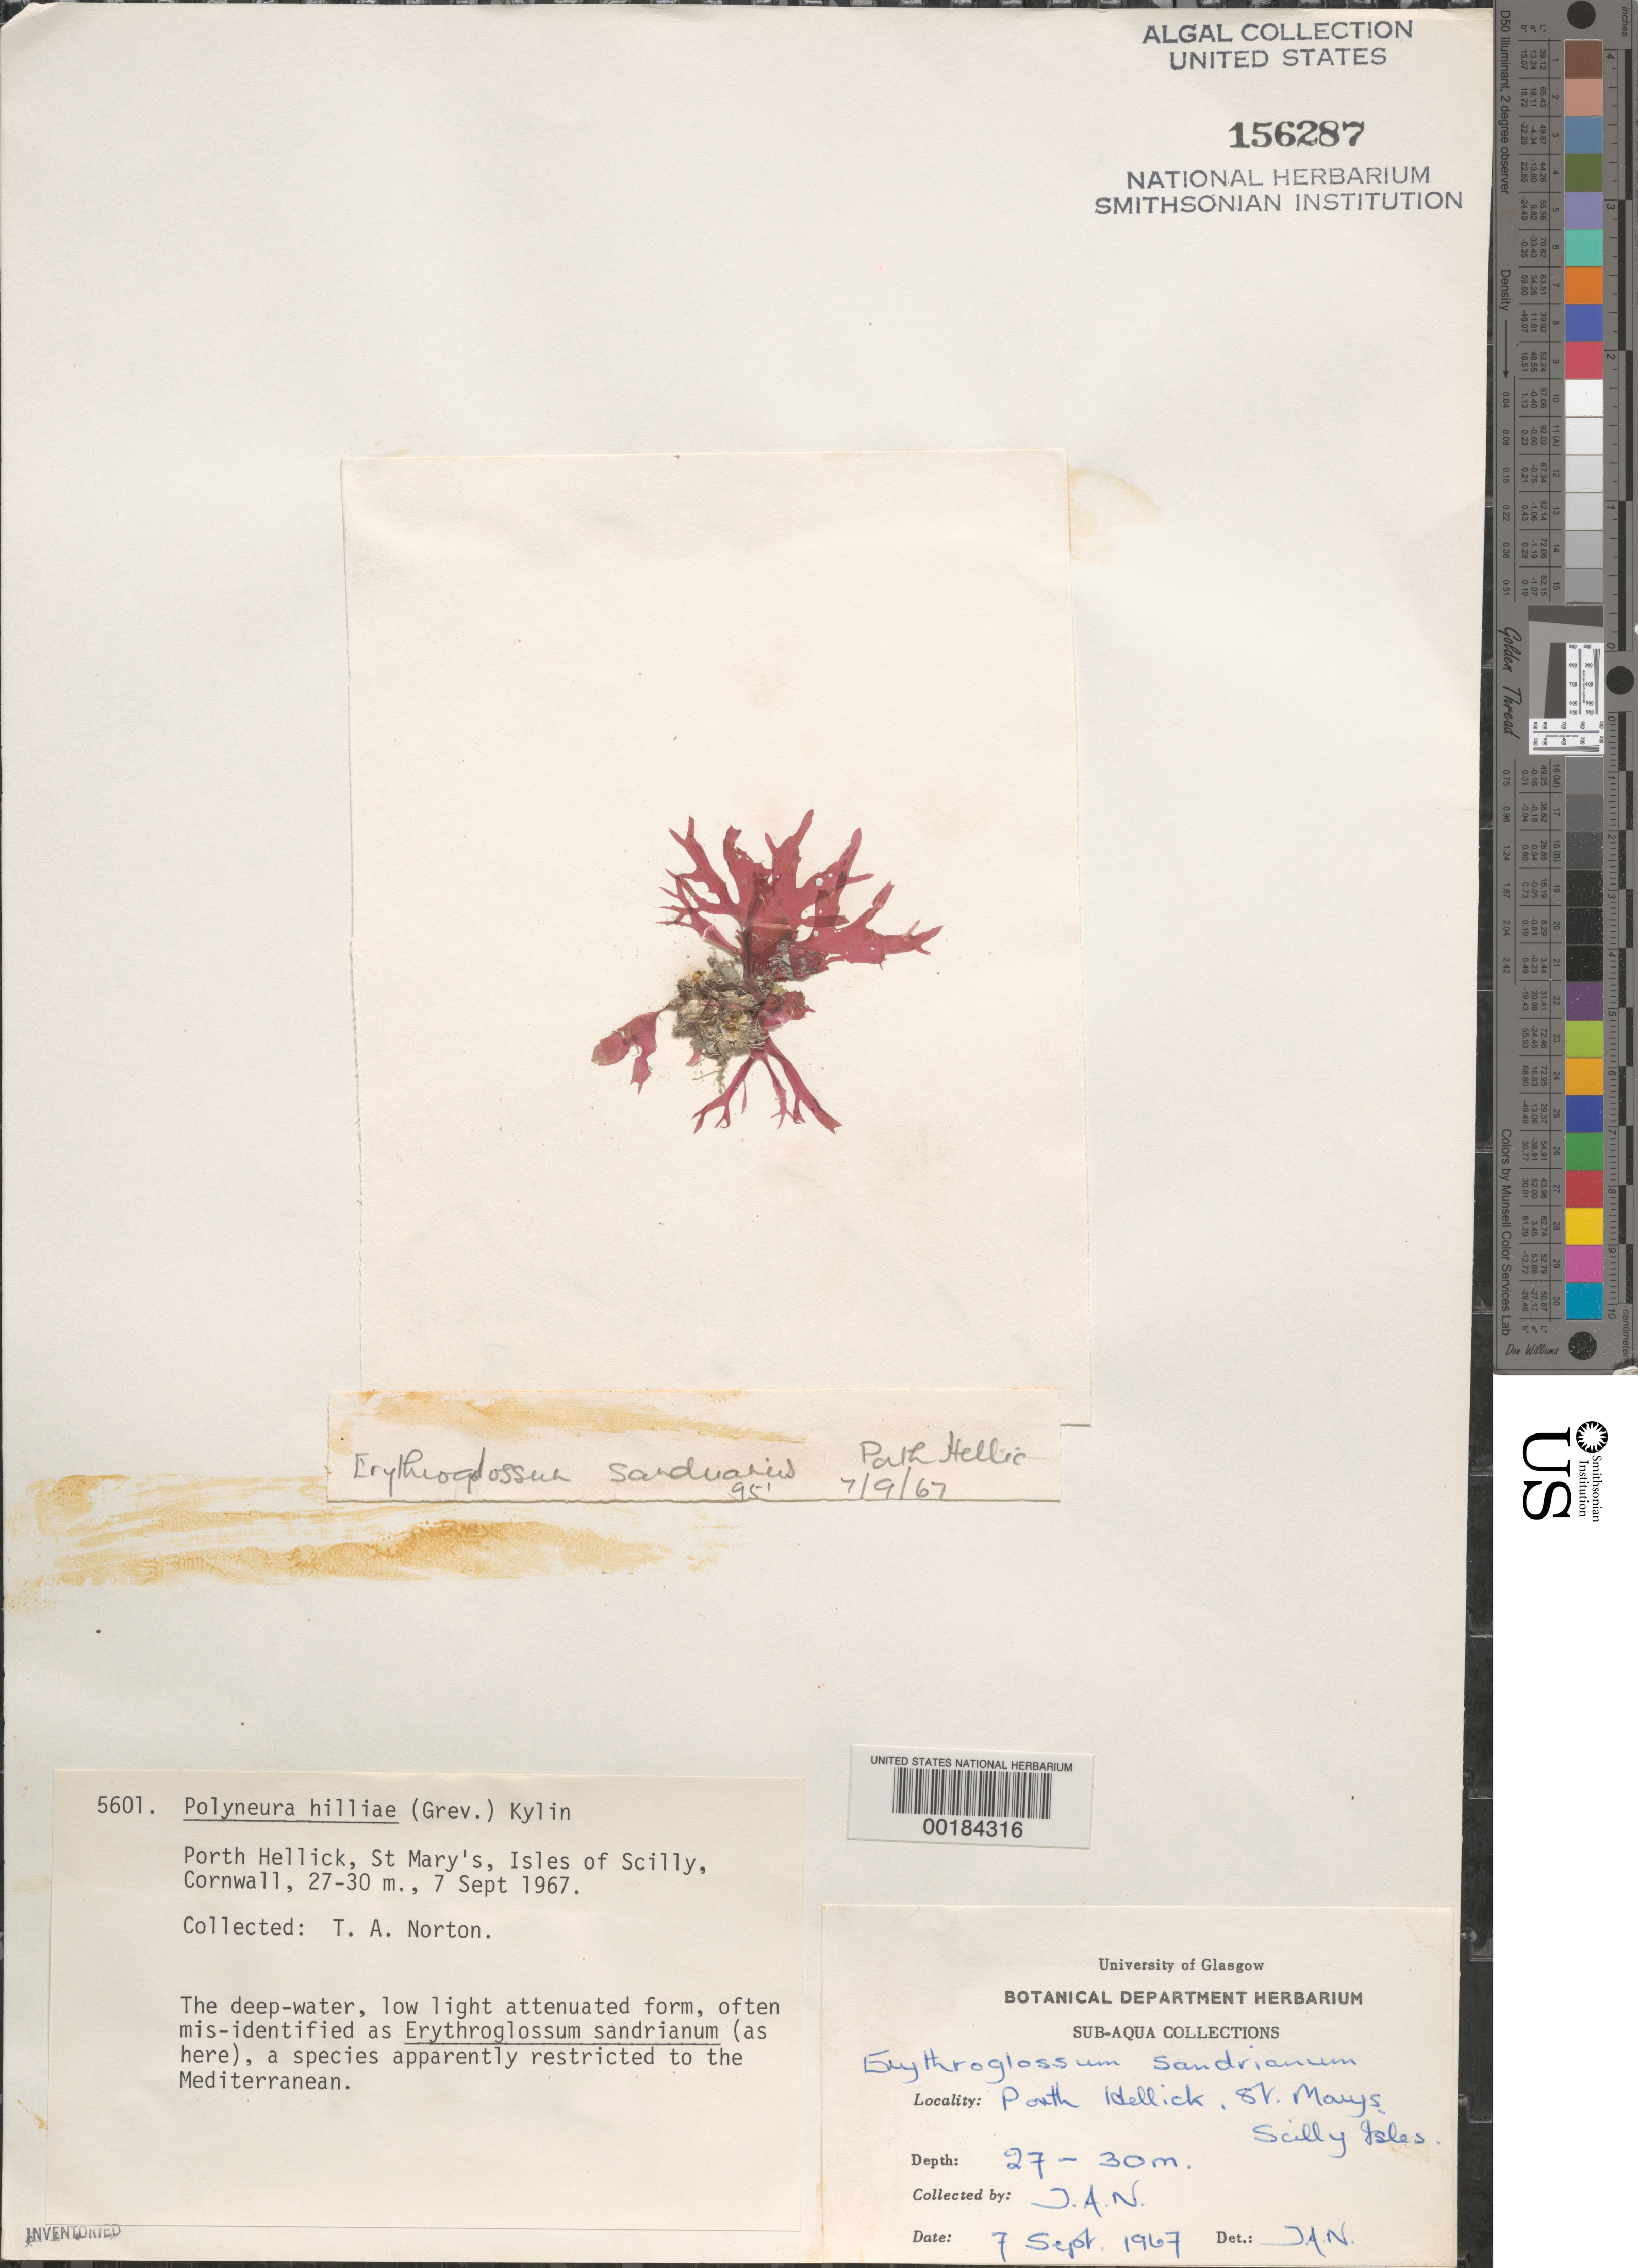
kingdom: Plantae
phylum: Rhodophyta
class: Florideophyceae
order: Ceramiales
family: Delesseriaceae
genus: Polyneura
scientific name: Polyneura hilliae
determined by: Dixon, P. S.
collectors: T. Norton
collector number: PSD 5601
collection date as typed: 07 Sep 1967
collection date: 1967-09-07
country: United Kingdom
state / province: England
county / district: Council of the Isles of Scilly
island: St. Mary's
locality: Porth Hellick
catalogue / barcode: US 156287